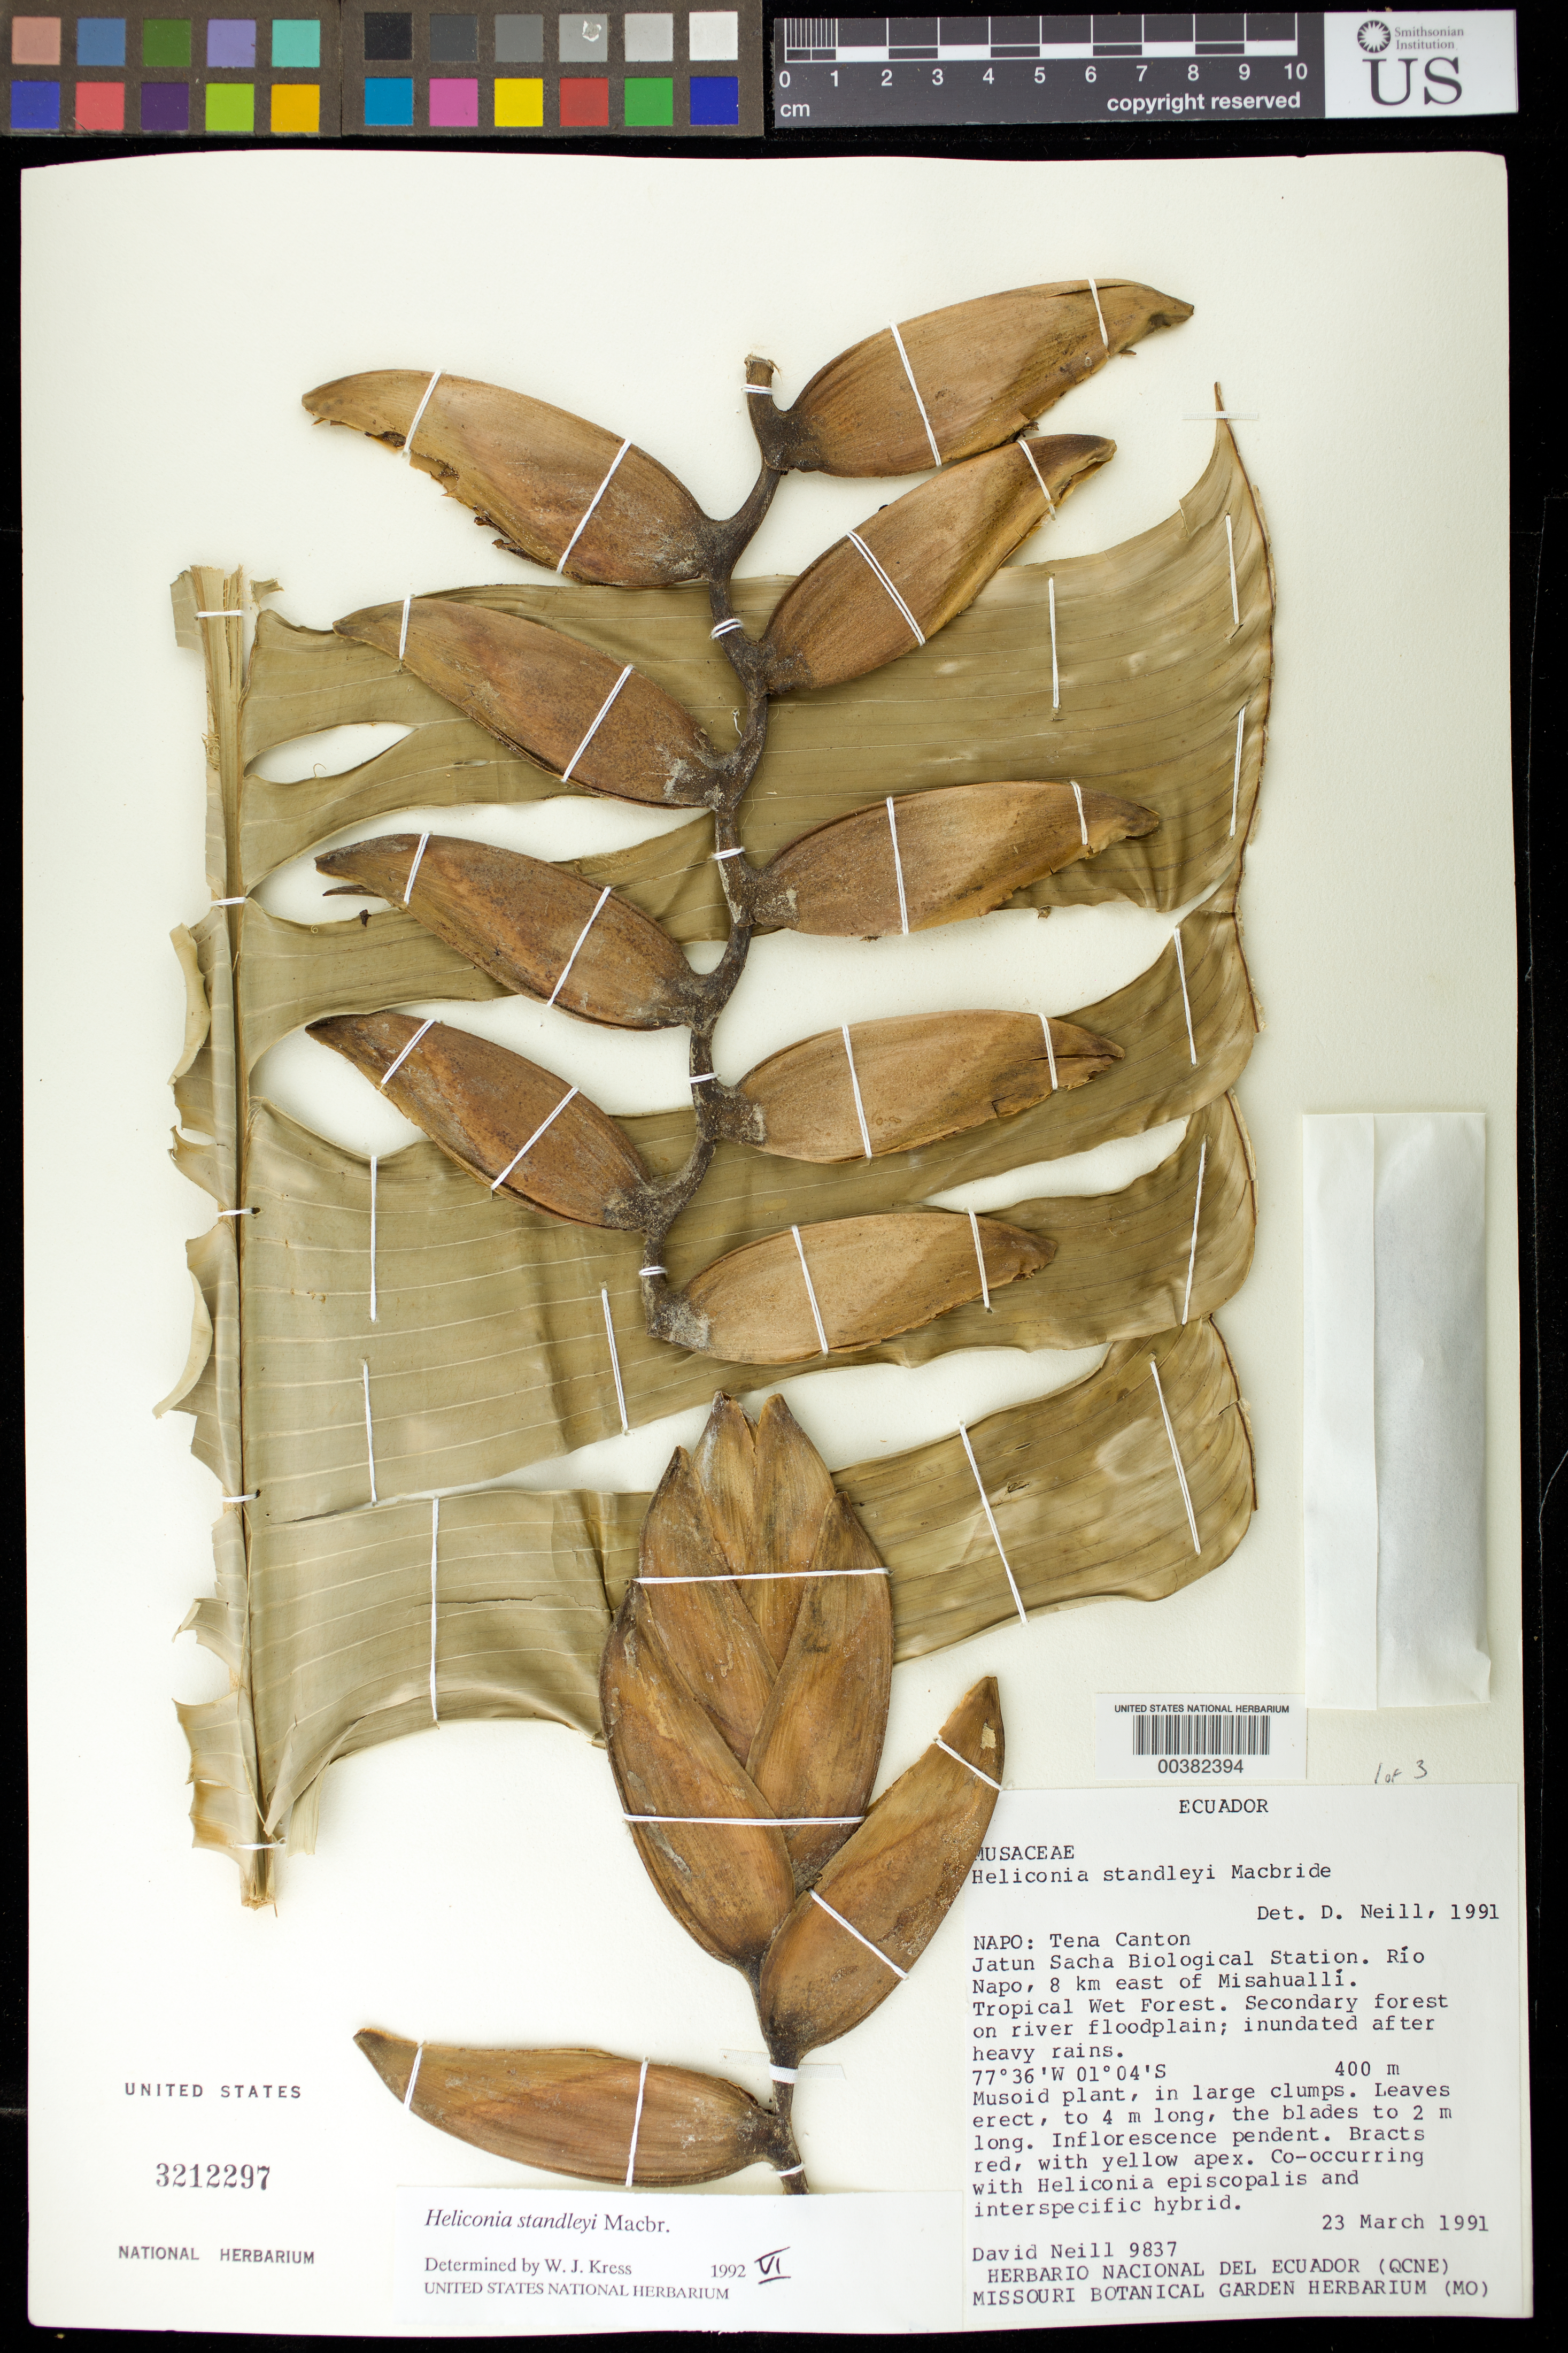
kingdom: Plantae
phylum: Tracheophyta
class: Liliopsida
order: Zingiberales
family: Heliconiaceae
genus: Heliconia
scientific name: Heliconia standleyi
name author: J.F. Macbr.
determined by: Kress, W. J., (US), Smithsonian Institution - National Museum of Natural History (UNITED STATES)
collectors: D. A. Neill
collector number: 9837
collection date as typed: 23 Mar 1991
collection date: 1991-03-23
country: Ecuador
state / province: Napo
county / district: Tena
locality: Tena Canton, jatun sacha biol. Sta. Rio Napo 8 km E of misahualli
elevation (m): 400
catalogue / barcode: US 3212297